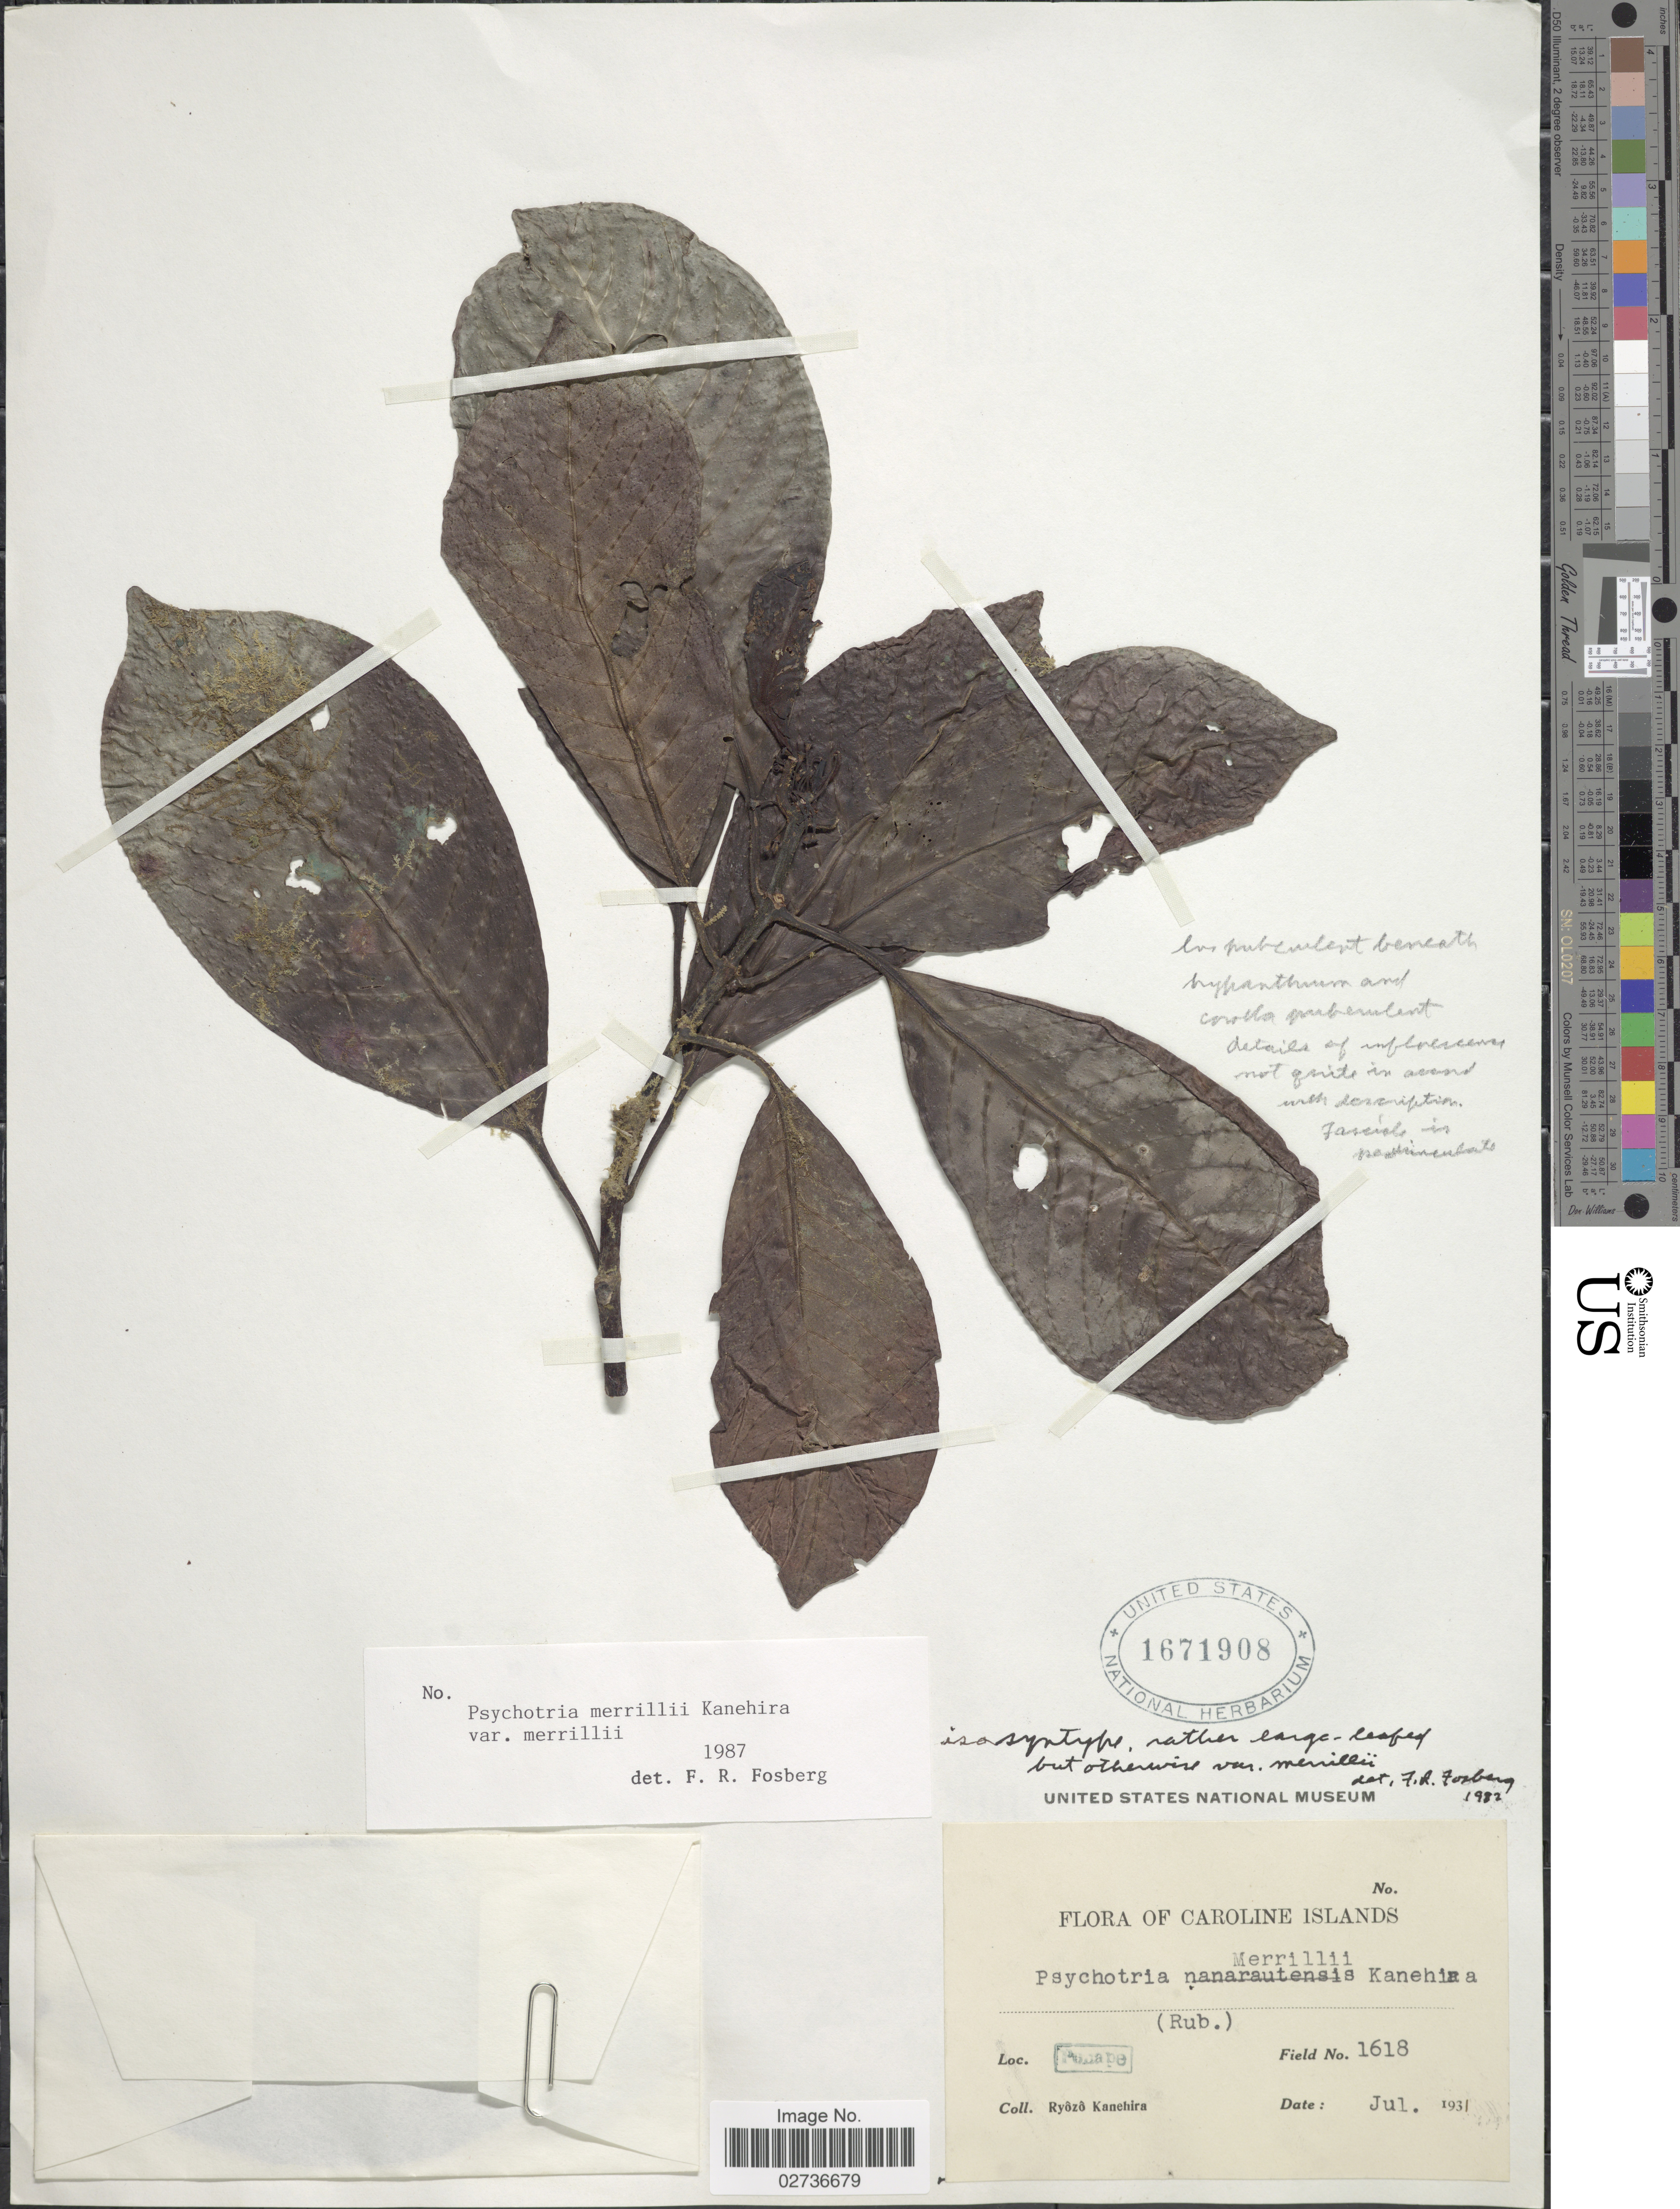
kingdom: Plantae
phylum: Tracheophyta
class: Magnoliopsida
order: Gentianales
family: Rubiaceae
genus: Psychotria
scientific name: Psychotria merrillii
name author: Kaneh.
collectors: R. Kanehira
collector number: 1618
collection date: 1931-07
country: Micronesia, Federated States of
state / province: Pohnpei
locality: Caroline Islands, Ponape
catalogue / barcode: US 1671908